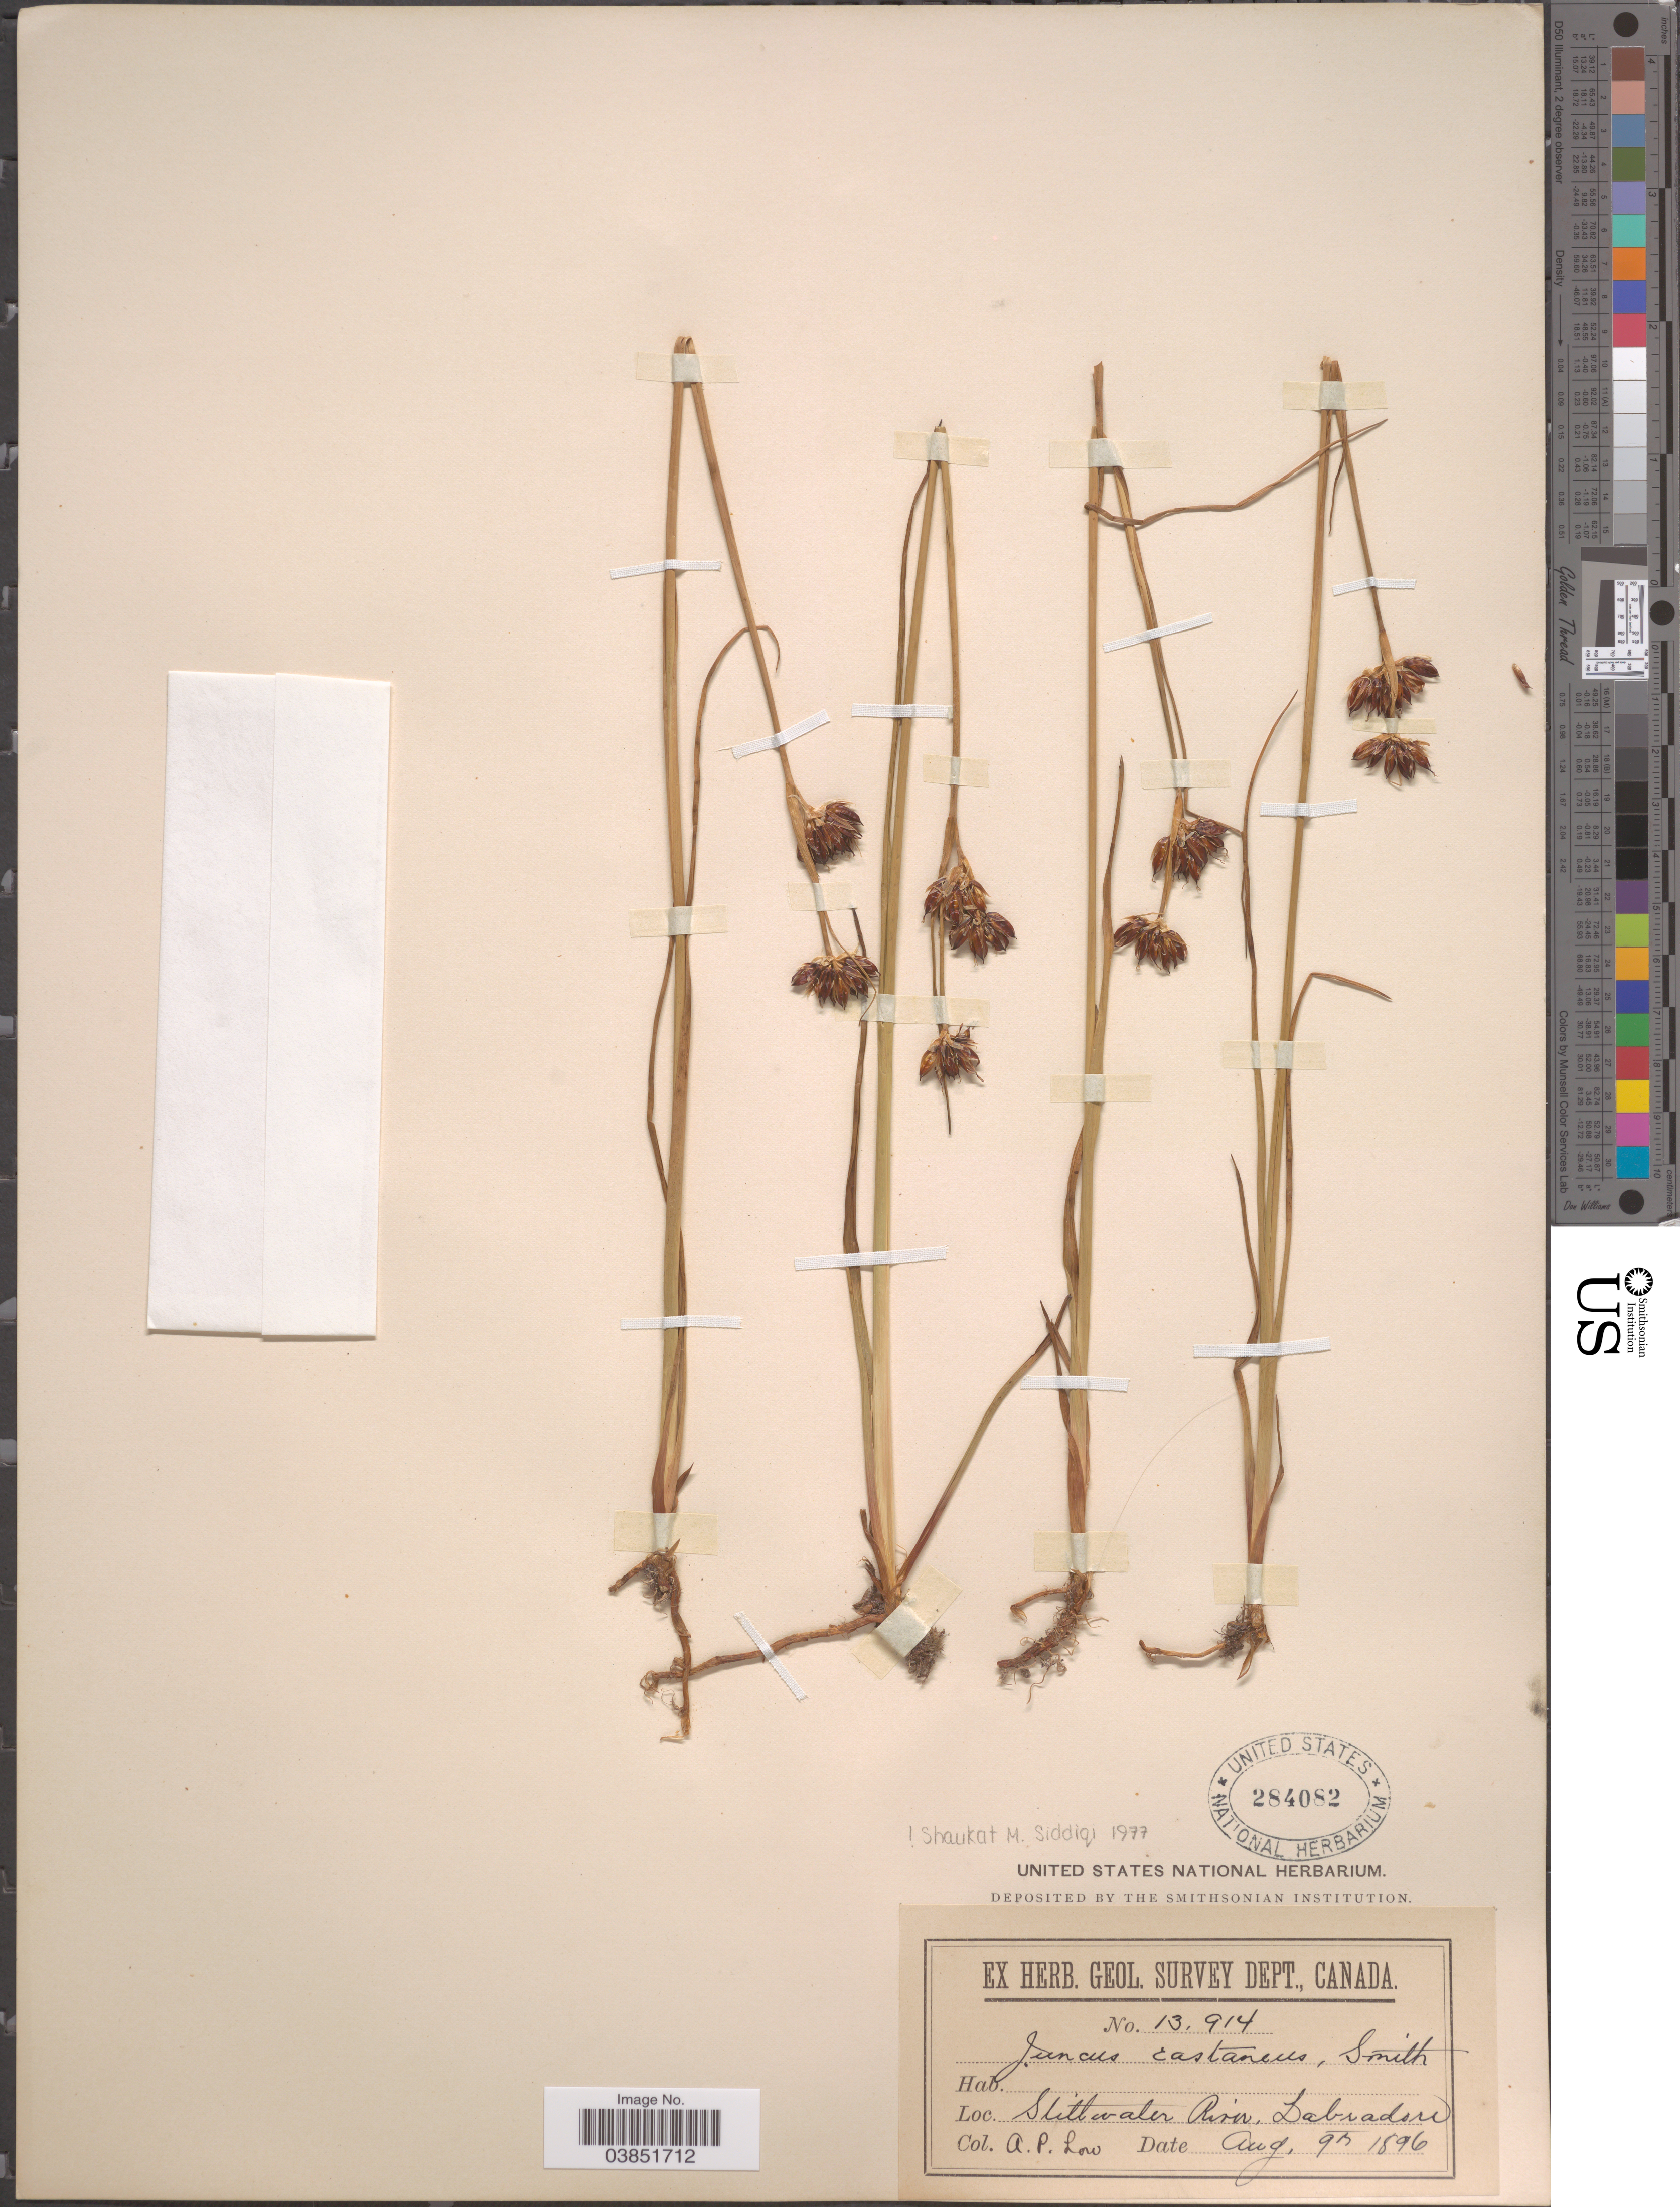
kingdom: Plantae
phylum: Tracheophyta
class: Liliopsida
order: Poales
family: Juncaceae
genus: Juncus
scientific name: Juncus castaneus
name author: Sm.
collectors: A. Low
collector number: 13914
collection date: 1896-08-09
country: Canada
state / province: Newfoundland and Labrador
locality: Stillwater River. Labrador.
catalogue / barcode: US 284082